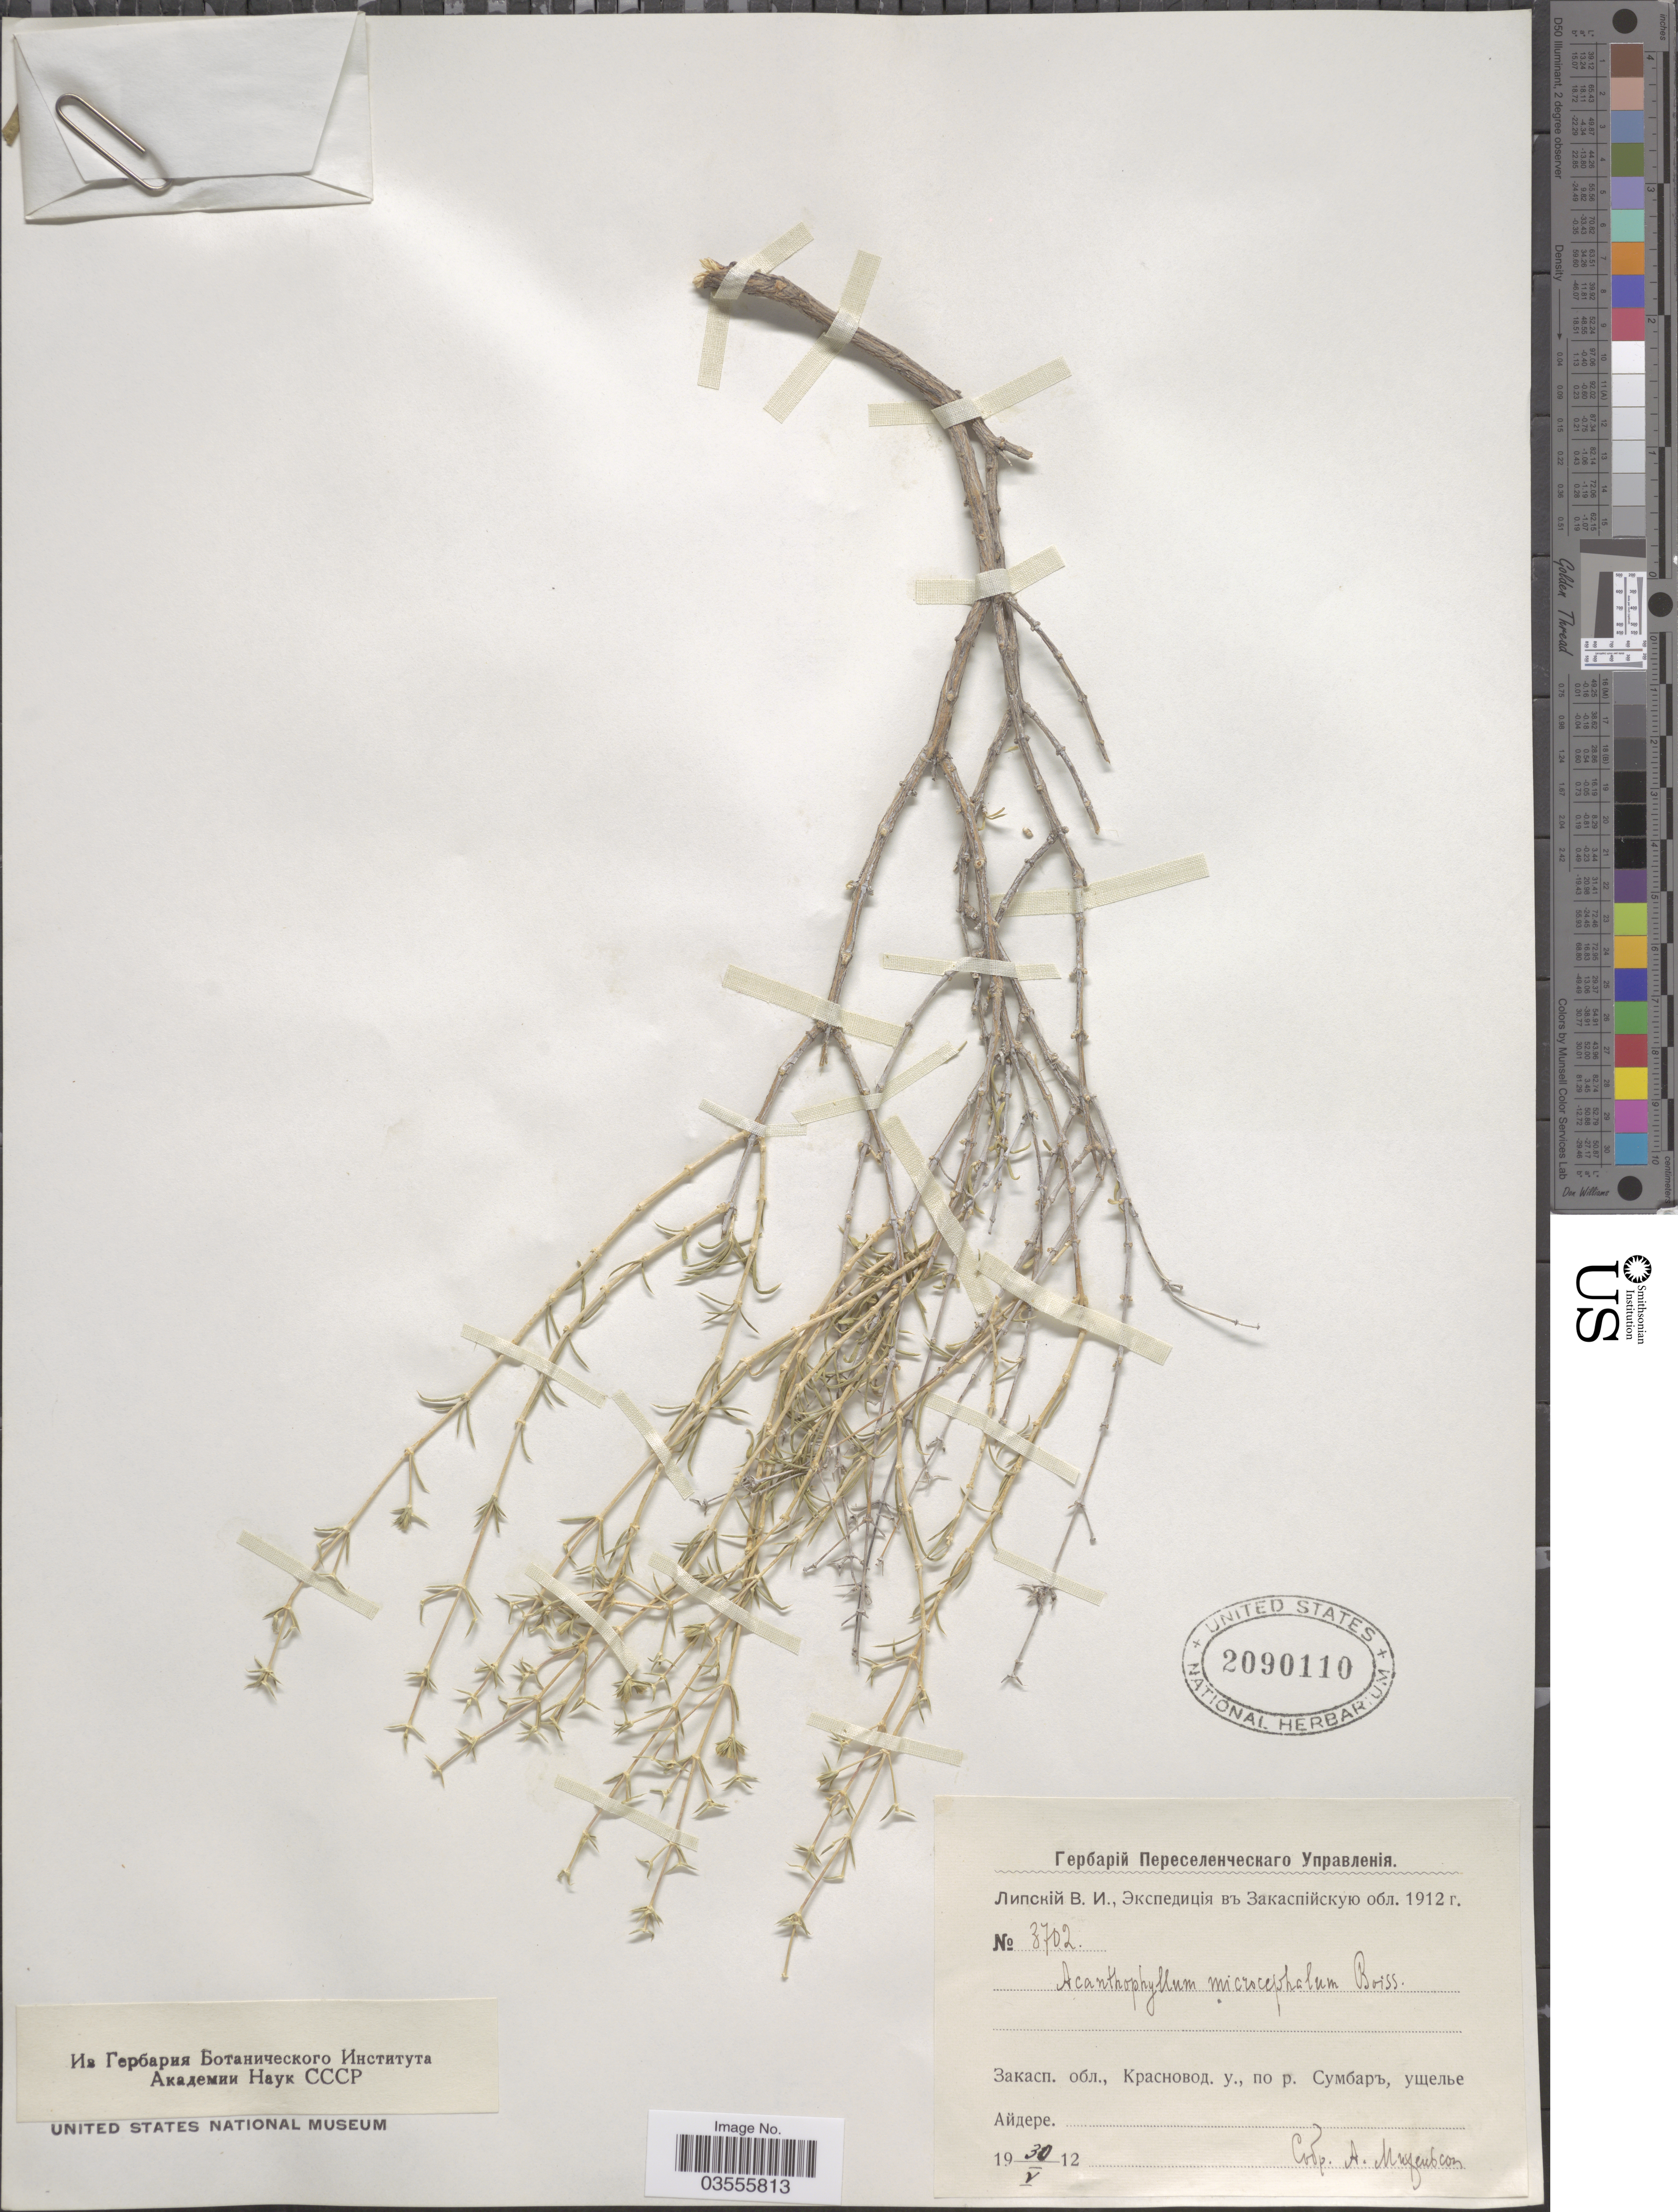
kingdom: Plantae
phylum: Tracheophyta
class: Magnoliopsida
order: Caryophyllales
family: Caryophyllaceae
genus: Acanthophyllum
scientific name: Acanthophyllum microcephalum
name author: Boiss.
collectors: A. Mikhelson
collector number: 3702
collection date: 1912-05-30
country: Turkmenistan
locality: Along Sumbar River.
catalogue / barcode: US 2090110